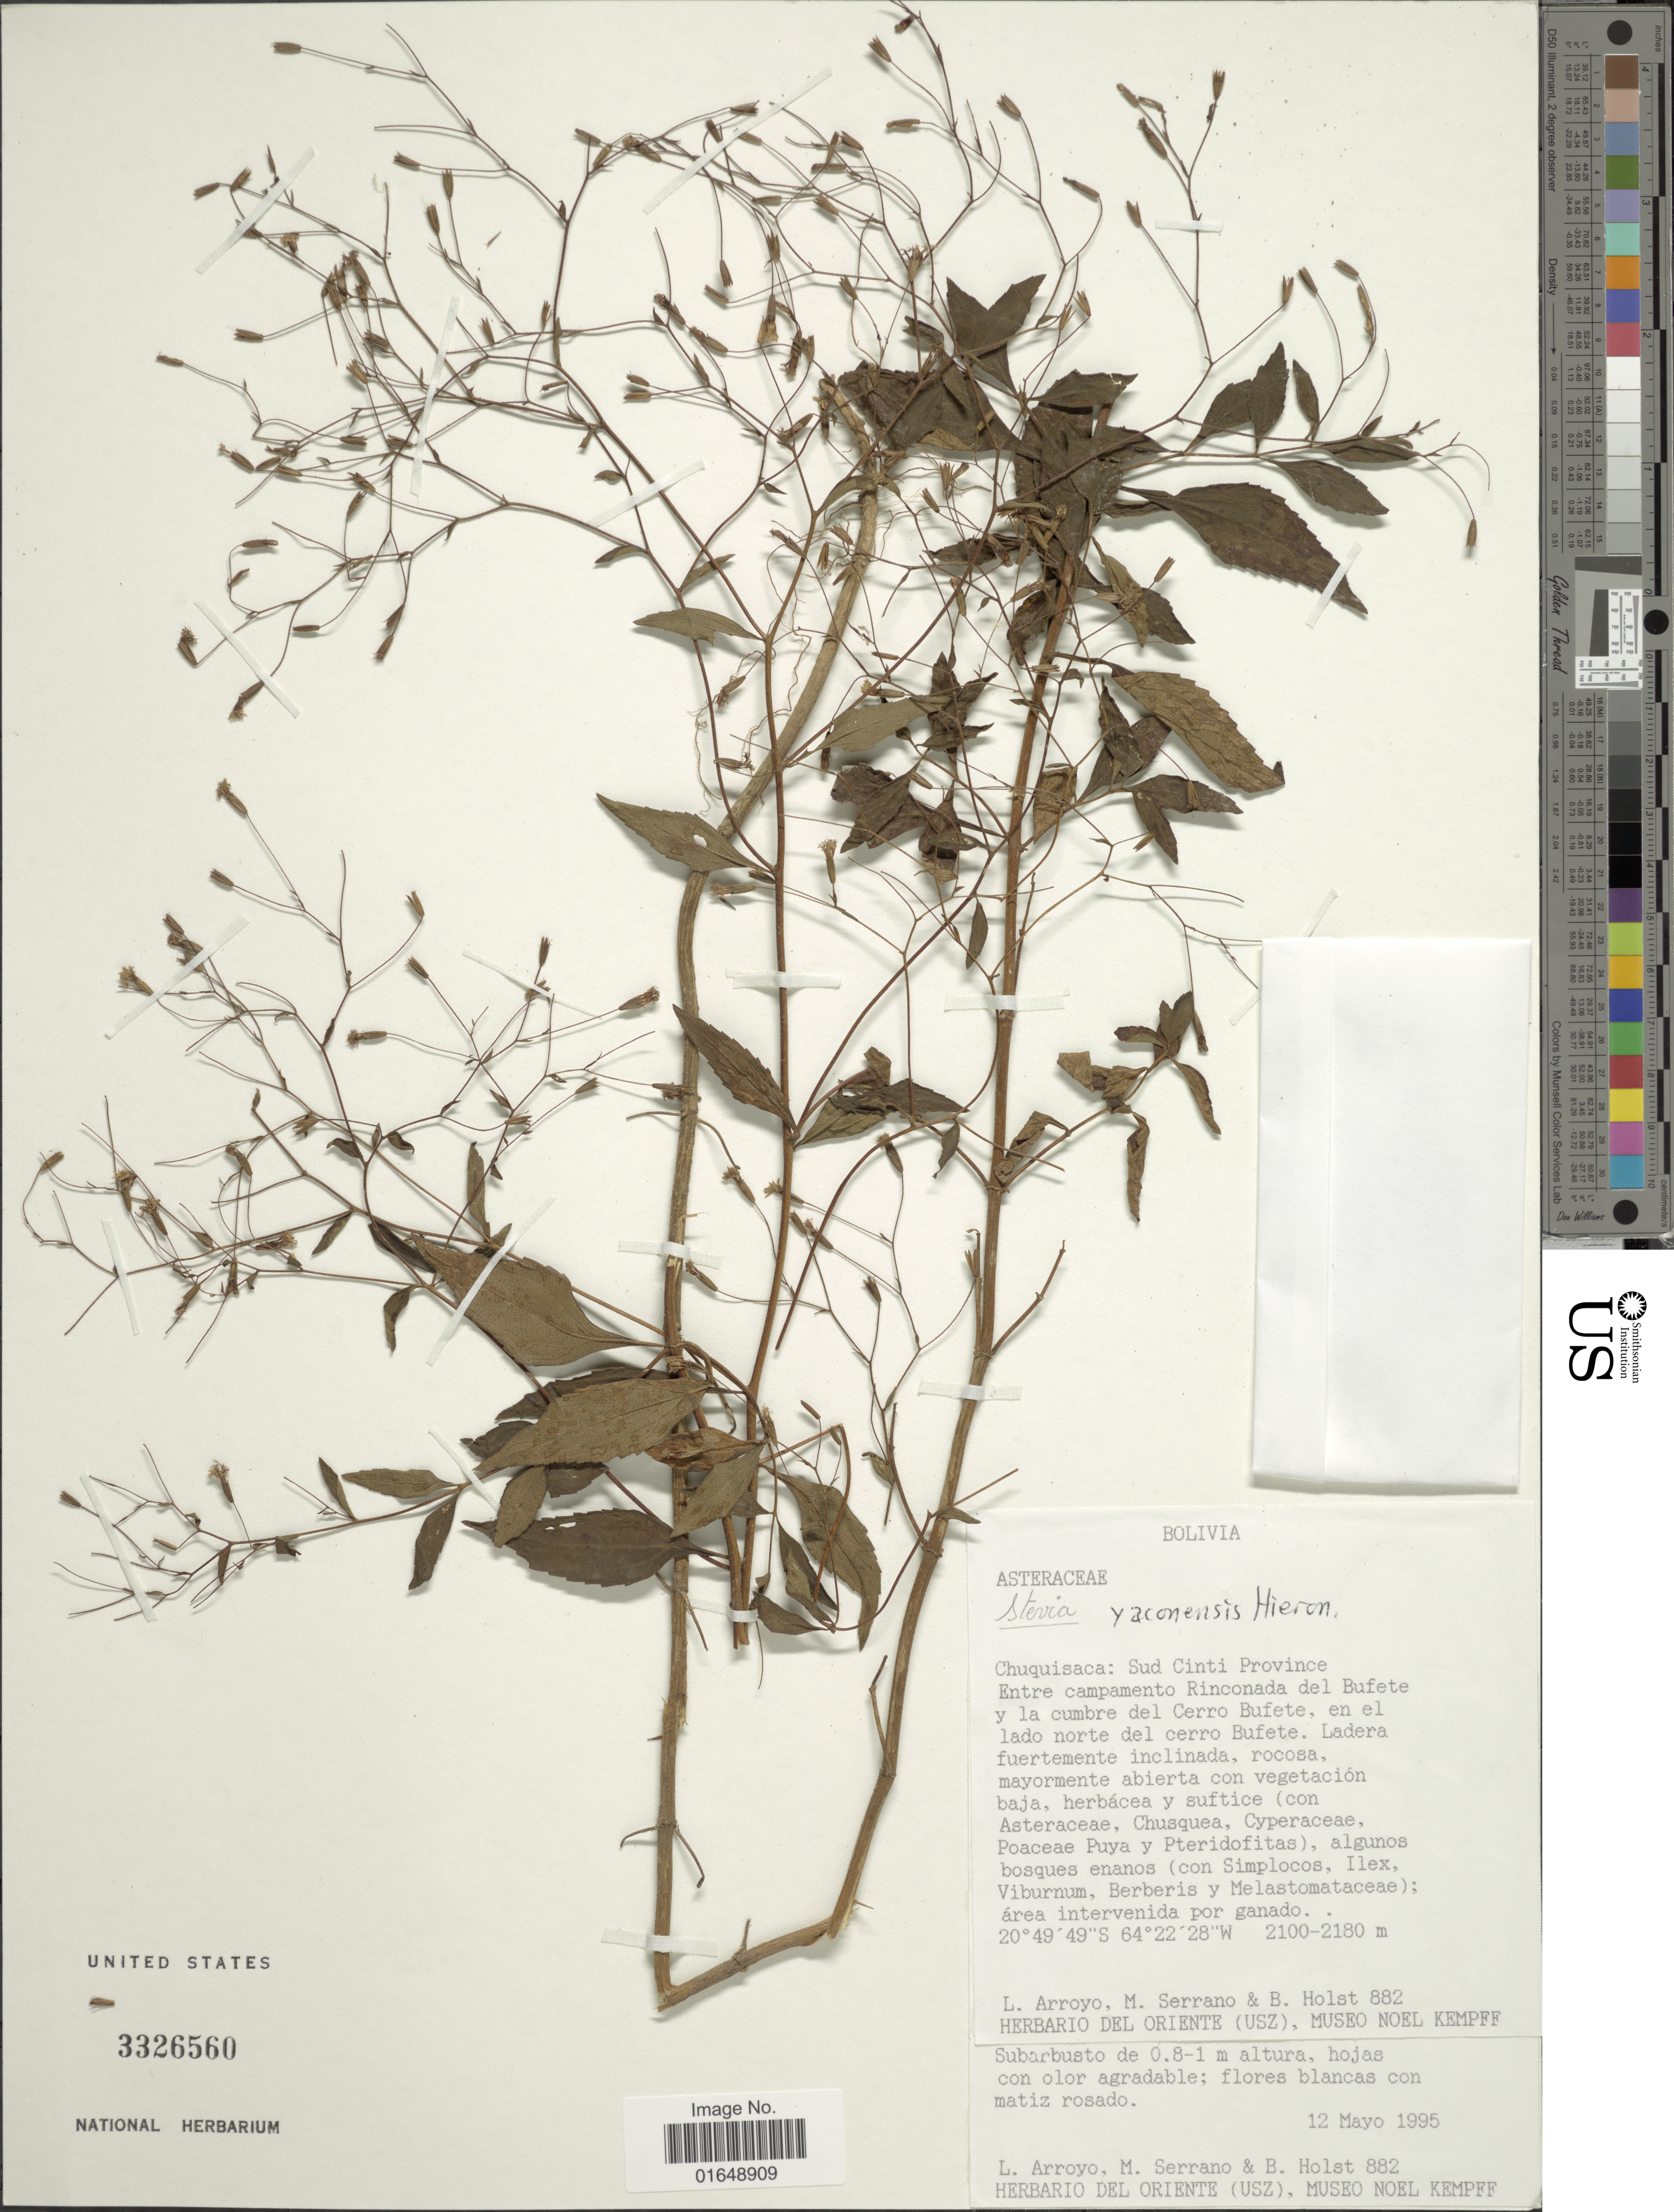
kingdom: Plantae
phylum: Tracheophyta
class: Magnoliopsida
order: Asterales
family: Asteraceae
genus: Stevia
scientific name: Stevia yaconensis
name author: Hieron.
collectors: L. Arroyo, M. Serrano & B. Holst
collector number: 882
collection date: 1895-05-12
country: Bolivia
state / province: Chuquisaca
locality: Chuquisaca: Sud Cinti Province. Entre campamento Rinconada del Bufete y la cumbre del Cerro Bufete, en el lado norte del cerro Bufete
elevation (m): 2100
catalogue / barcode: US 3326560